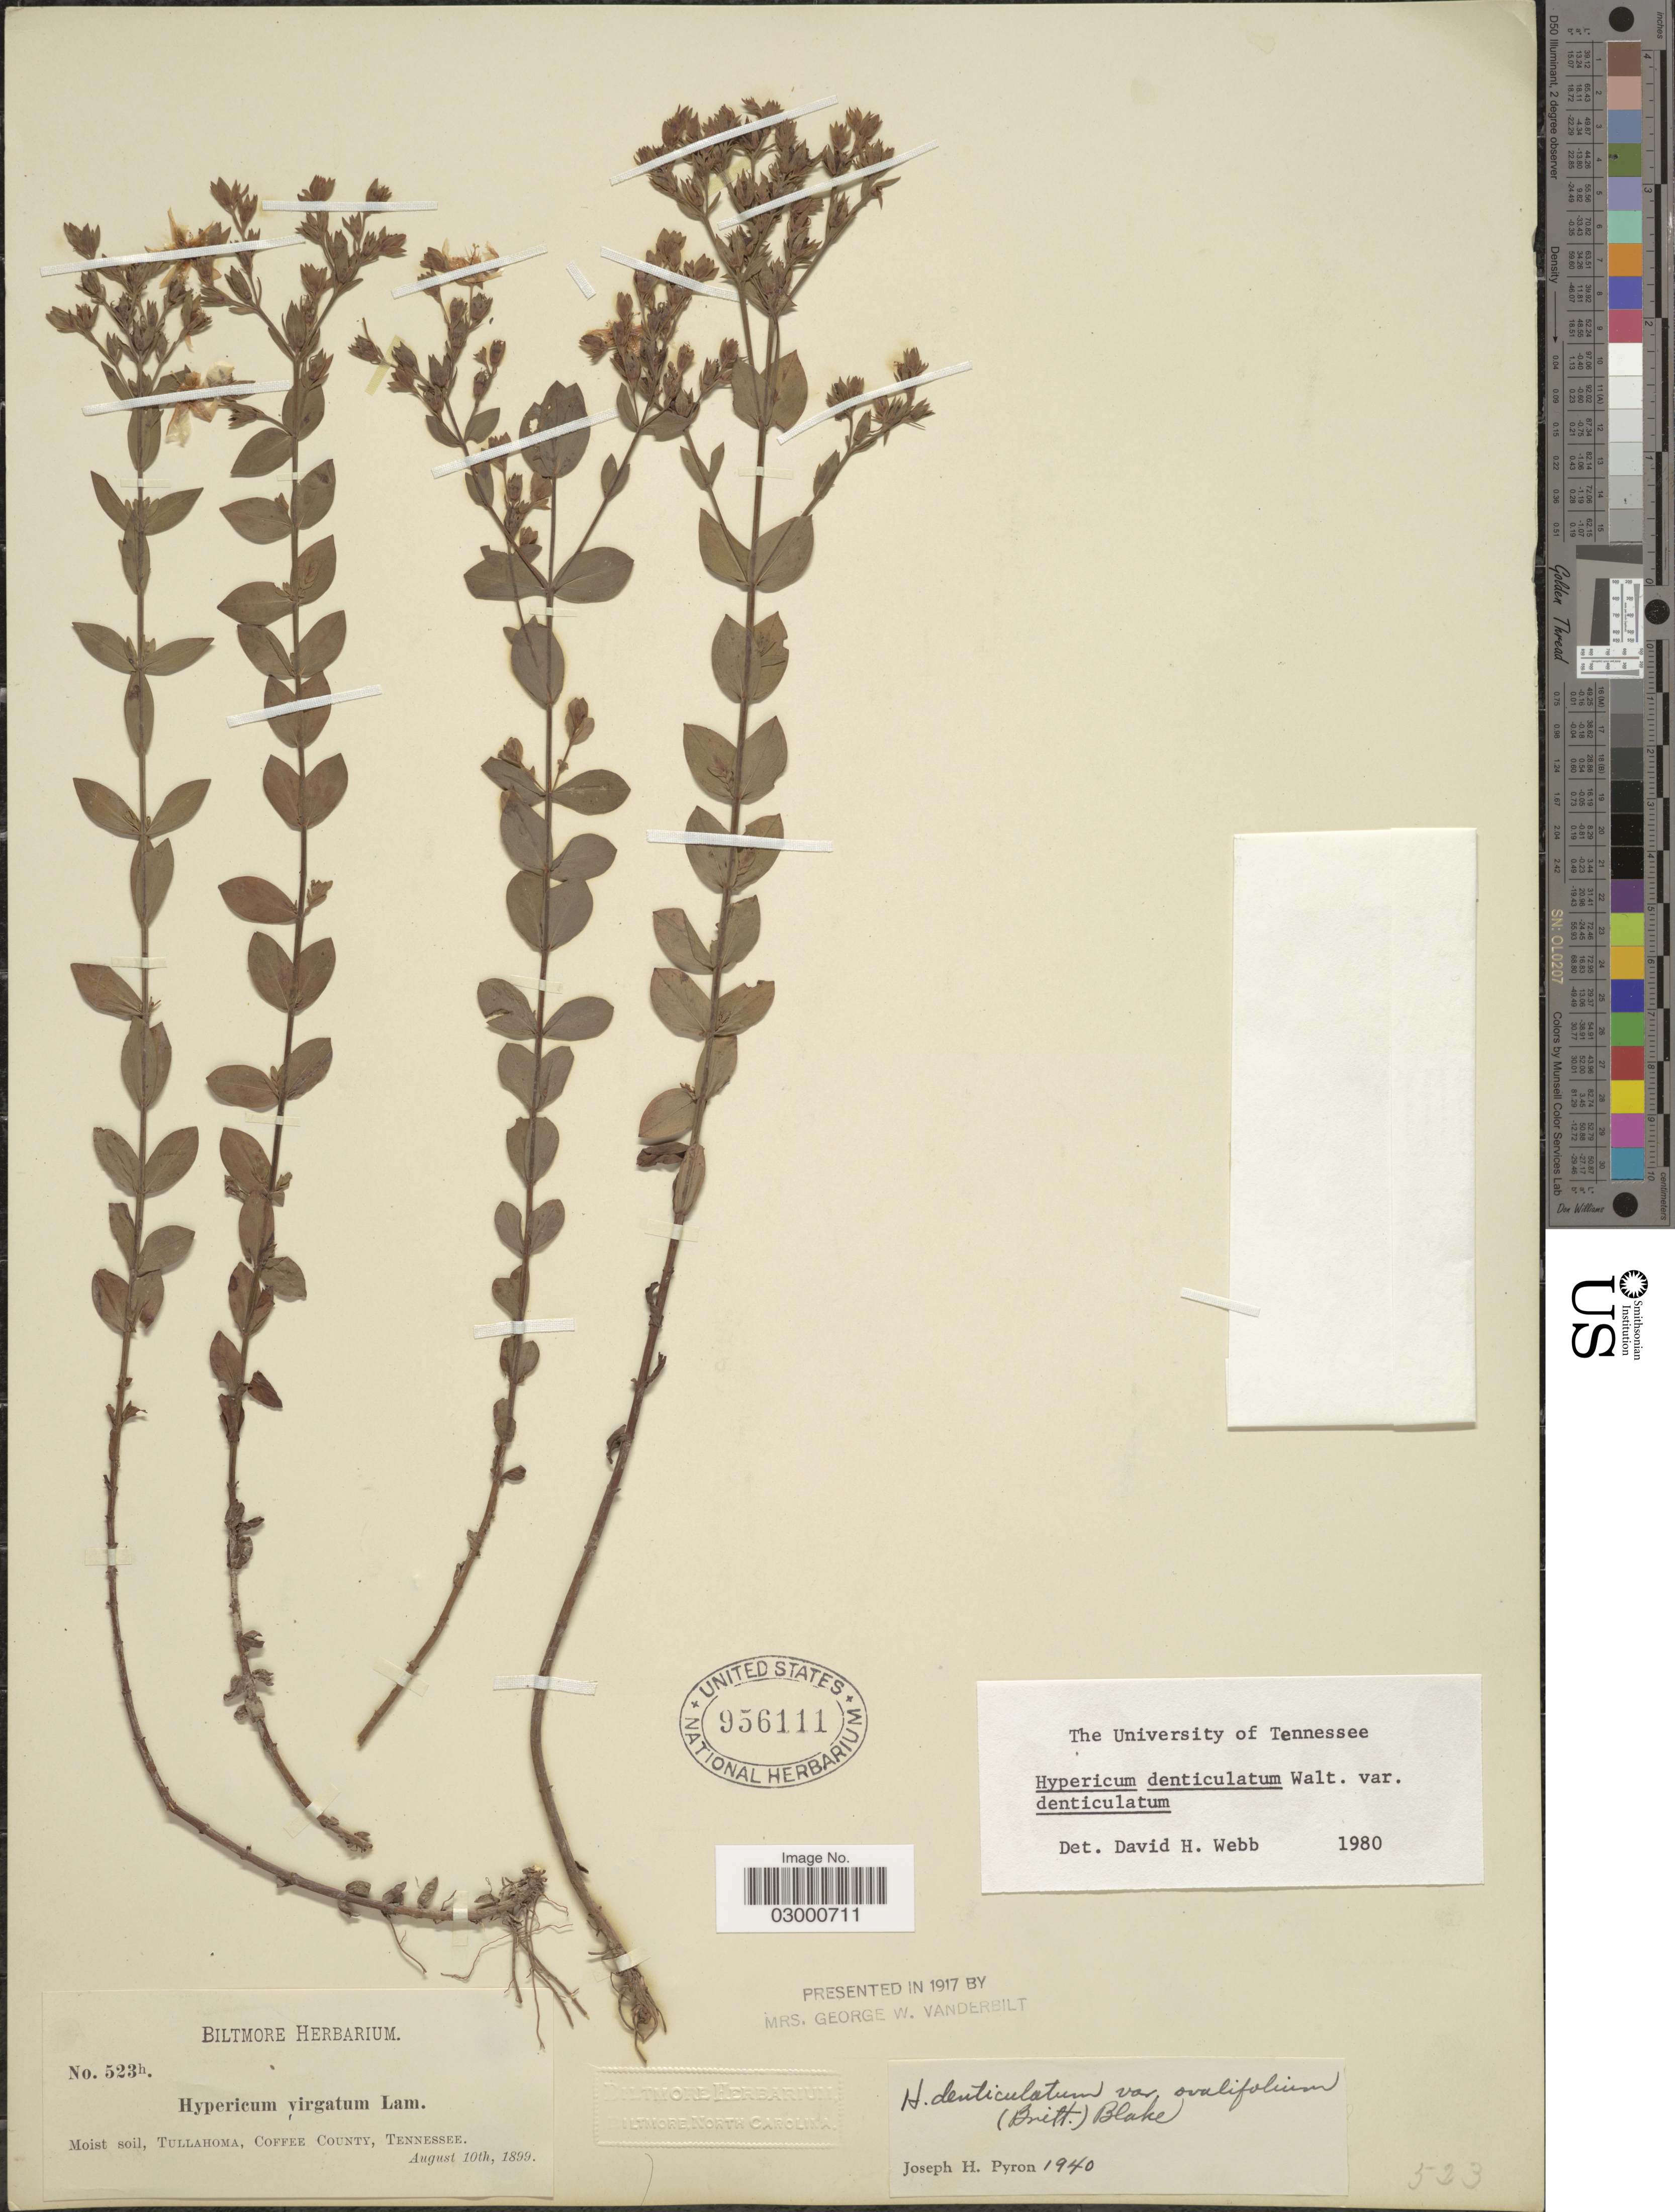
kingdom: Plantae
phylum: Tracheophyta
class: Magnoliopsida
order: Malpighiales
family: Hypericaceae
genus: Hypericum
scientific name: Hypericum denticulatum var. denticulatum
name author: Walter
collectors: ex herb. Biltmore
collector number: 523h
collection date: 1899-08-10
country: United States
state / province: Tennessee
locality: Moist soil, Tullahoma, Coffee County.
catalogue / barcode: US 956111